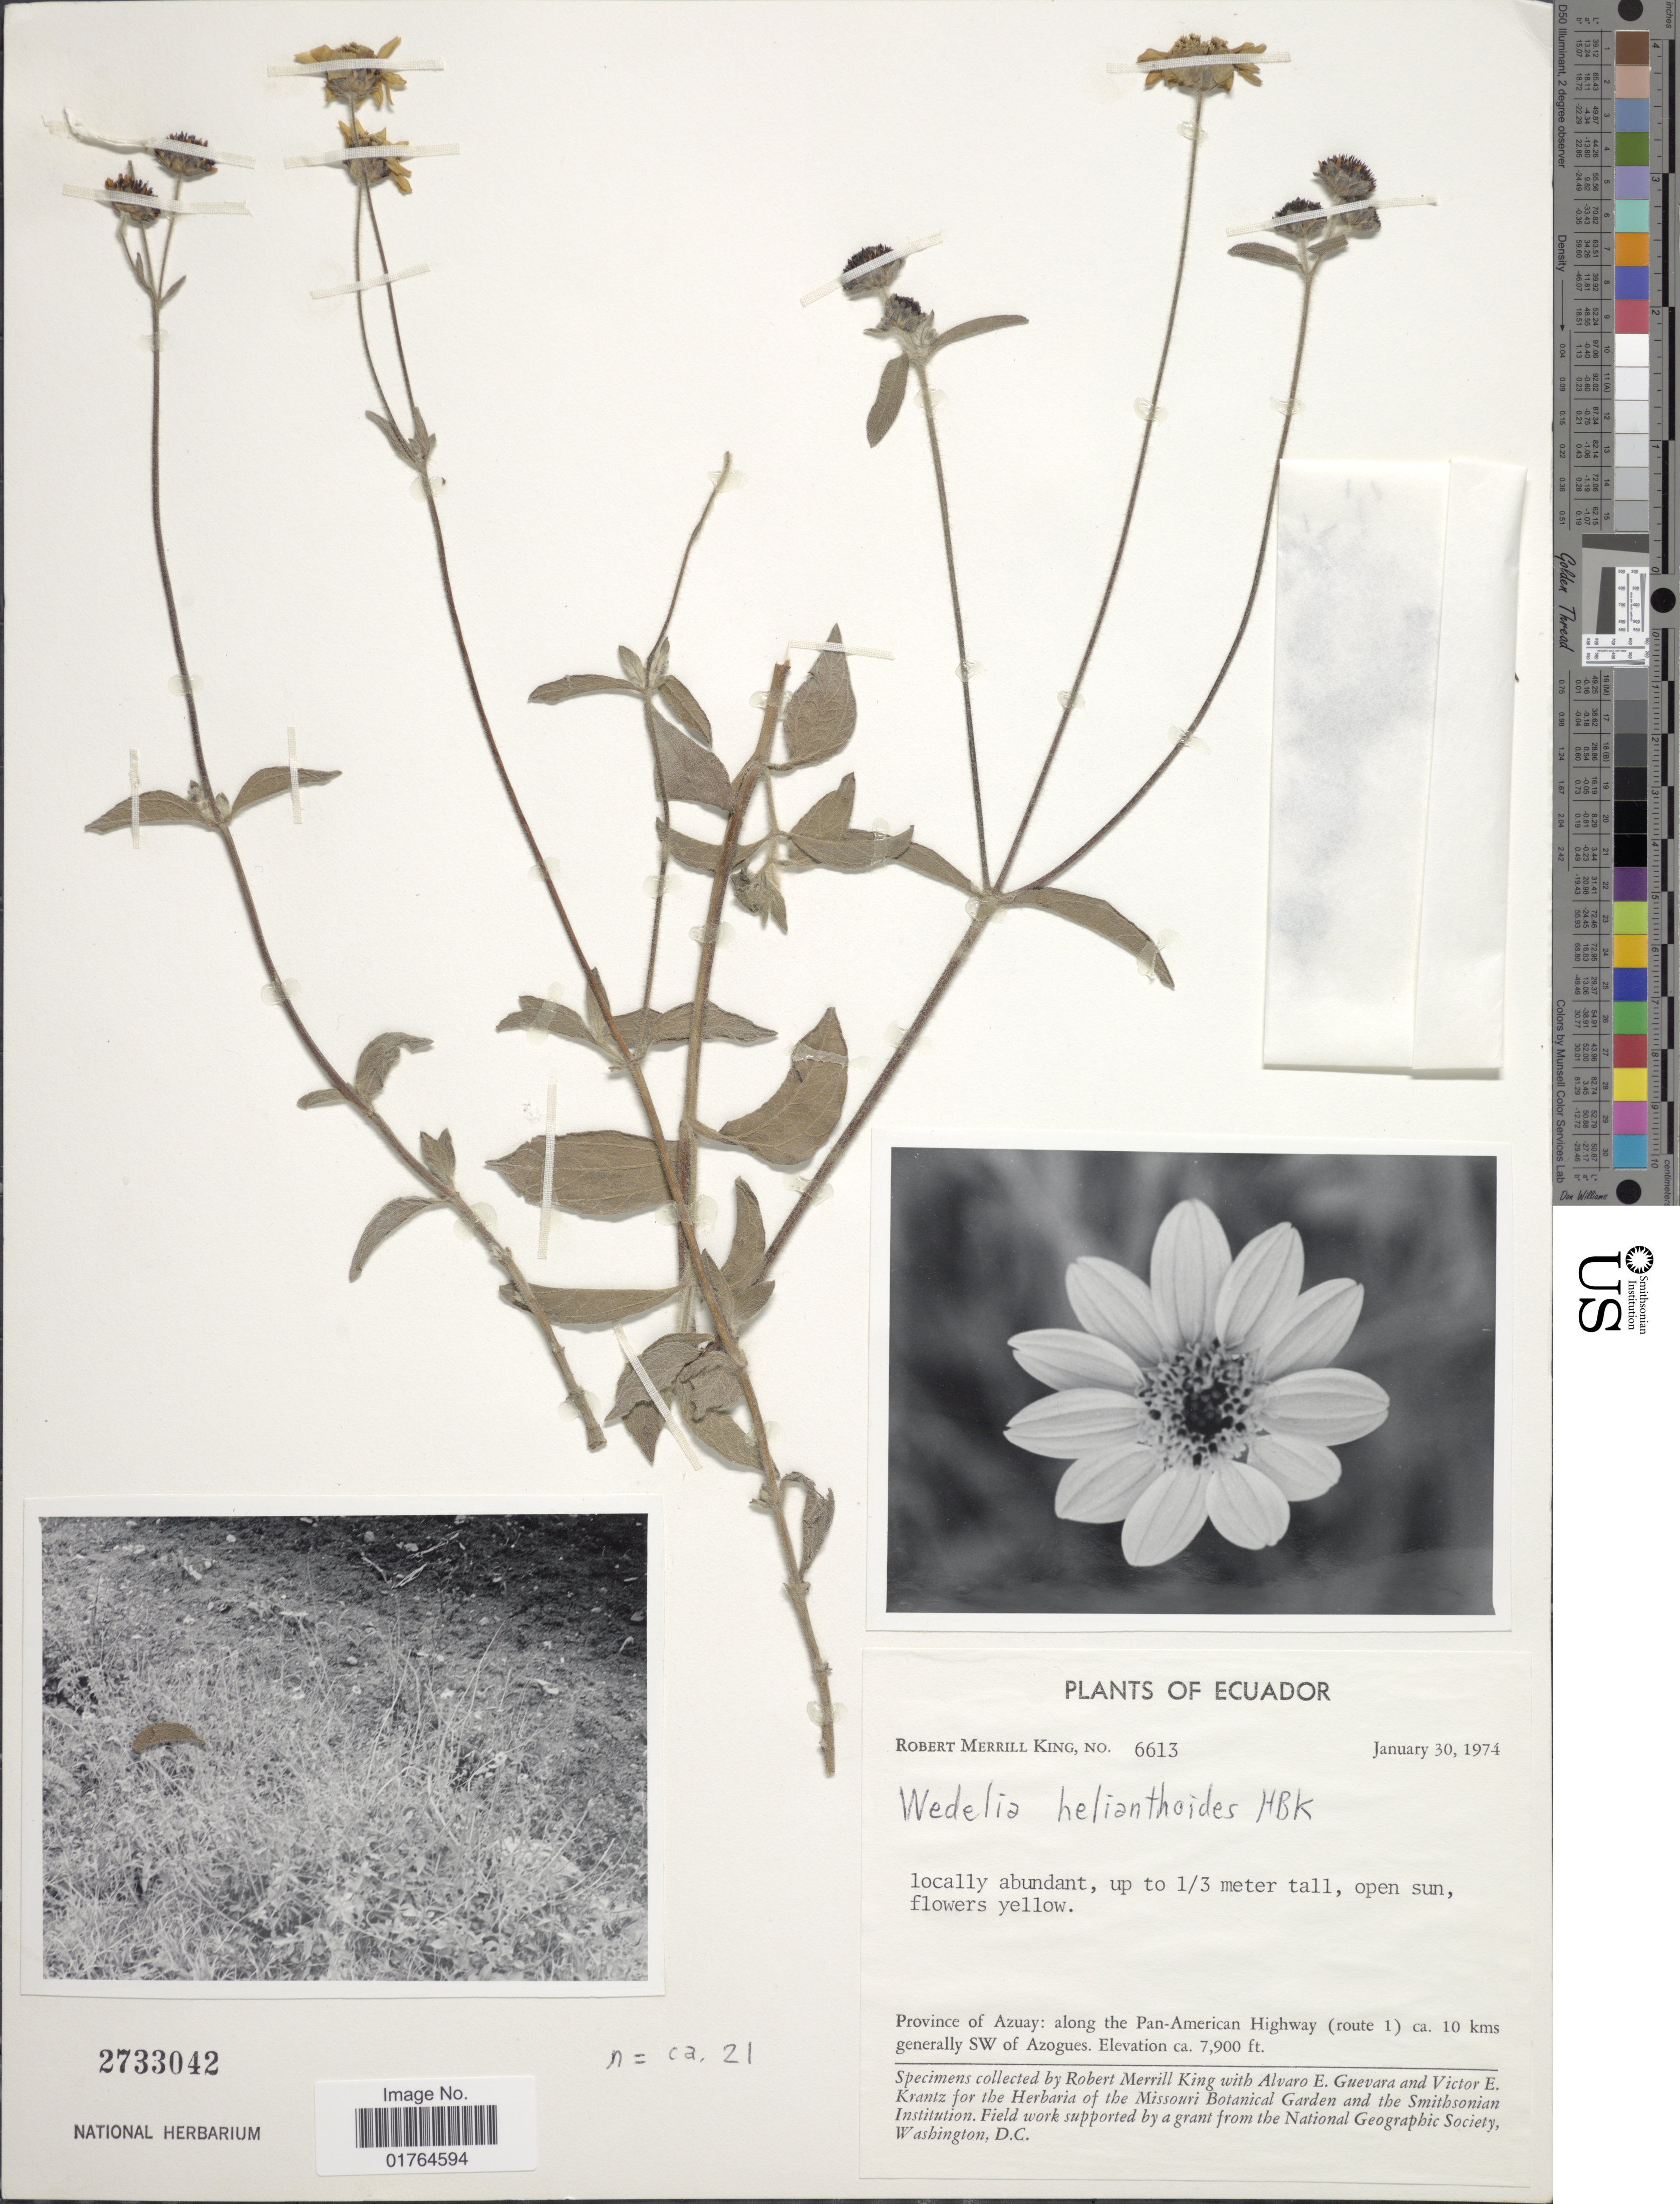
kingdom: Plantae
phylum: Tracheophyta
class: Magnoliopsida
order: Asterales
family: Asteraceae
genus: Wedelia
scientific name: Wedelia helianthoides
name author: Kunth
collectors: R. M. King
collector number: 6613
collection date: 1974-01-30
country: Ecuador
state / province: Azuay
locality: Along the Pan-American Highway (route 1) ca 10 kms generally SW of Azogues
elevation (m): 2408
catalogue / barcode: US 2733042